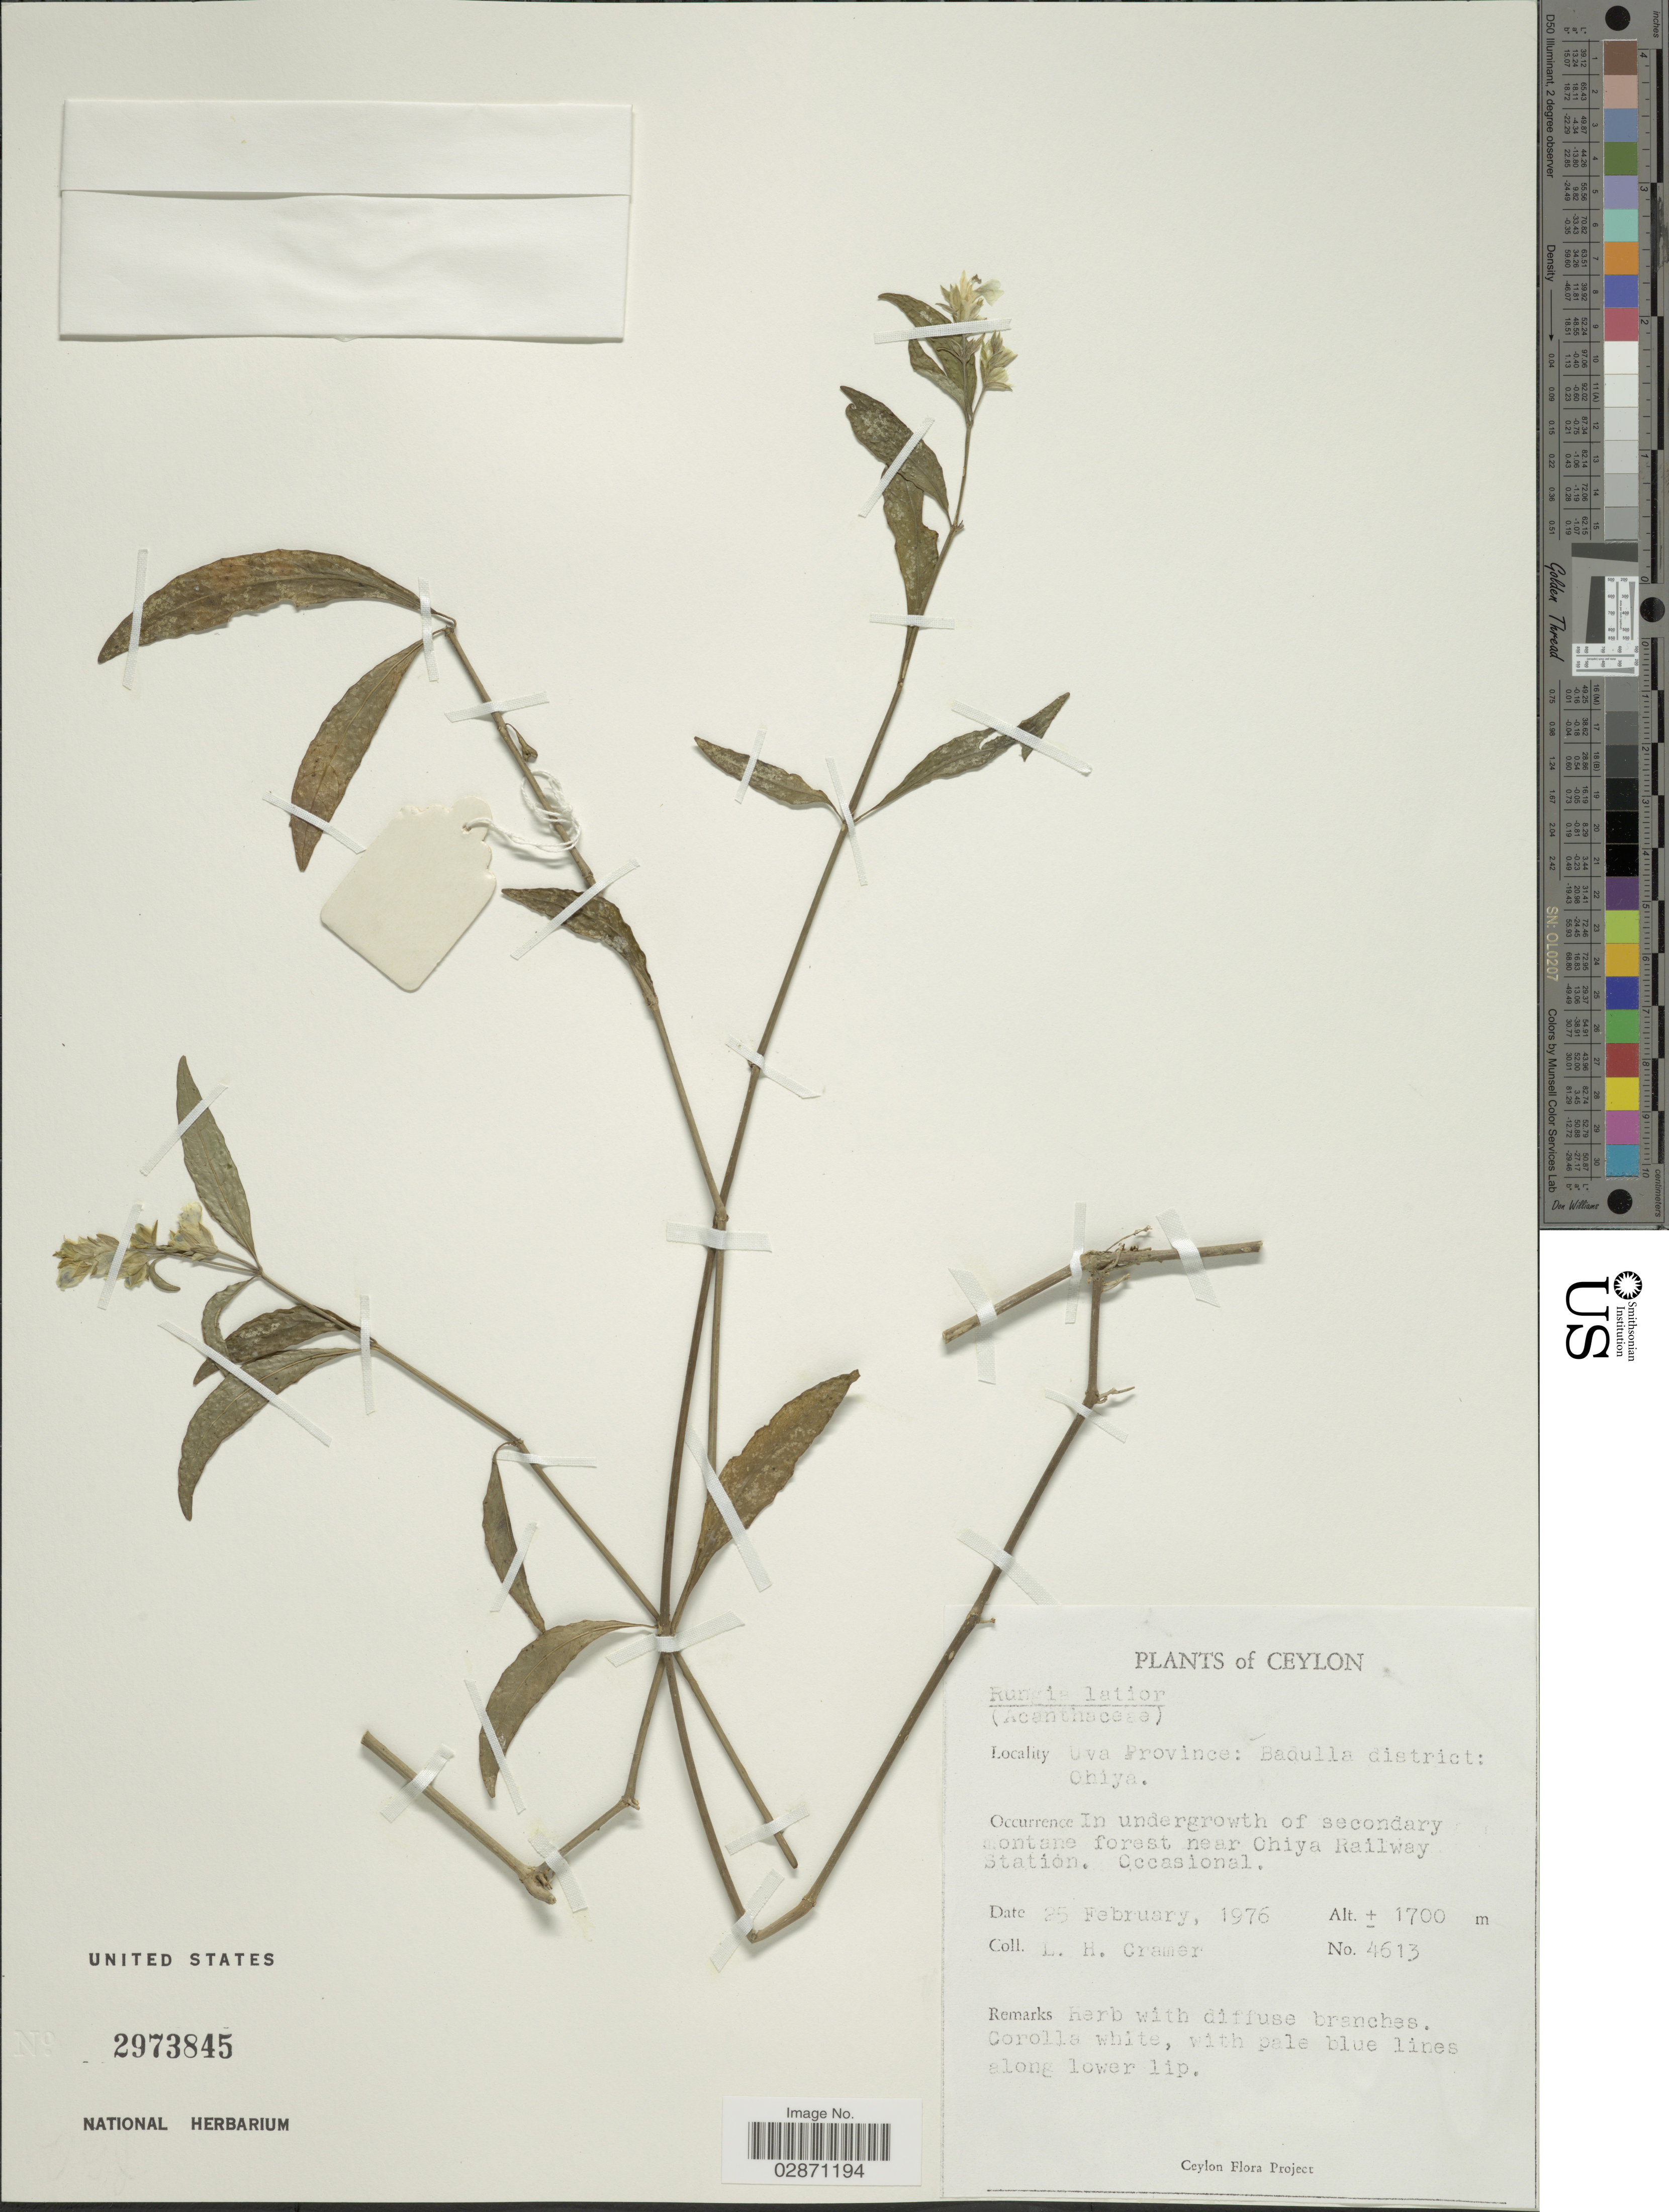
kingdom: Plantae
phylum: Tracheophyta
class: Magnoliopsida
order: Lamiales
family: Acanthaceae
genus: Rungia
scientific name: Rungia latior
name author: Nees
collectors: L. H. Cramer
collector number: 4613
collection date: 1976-02-25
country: Sri Lanka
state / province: Uva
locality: Ceylon. Badulla district: Ohiya. In undergrowth of secondary forest near Ohiya Railway Station.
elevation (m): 1700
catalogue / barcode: US 2973845